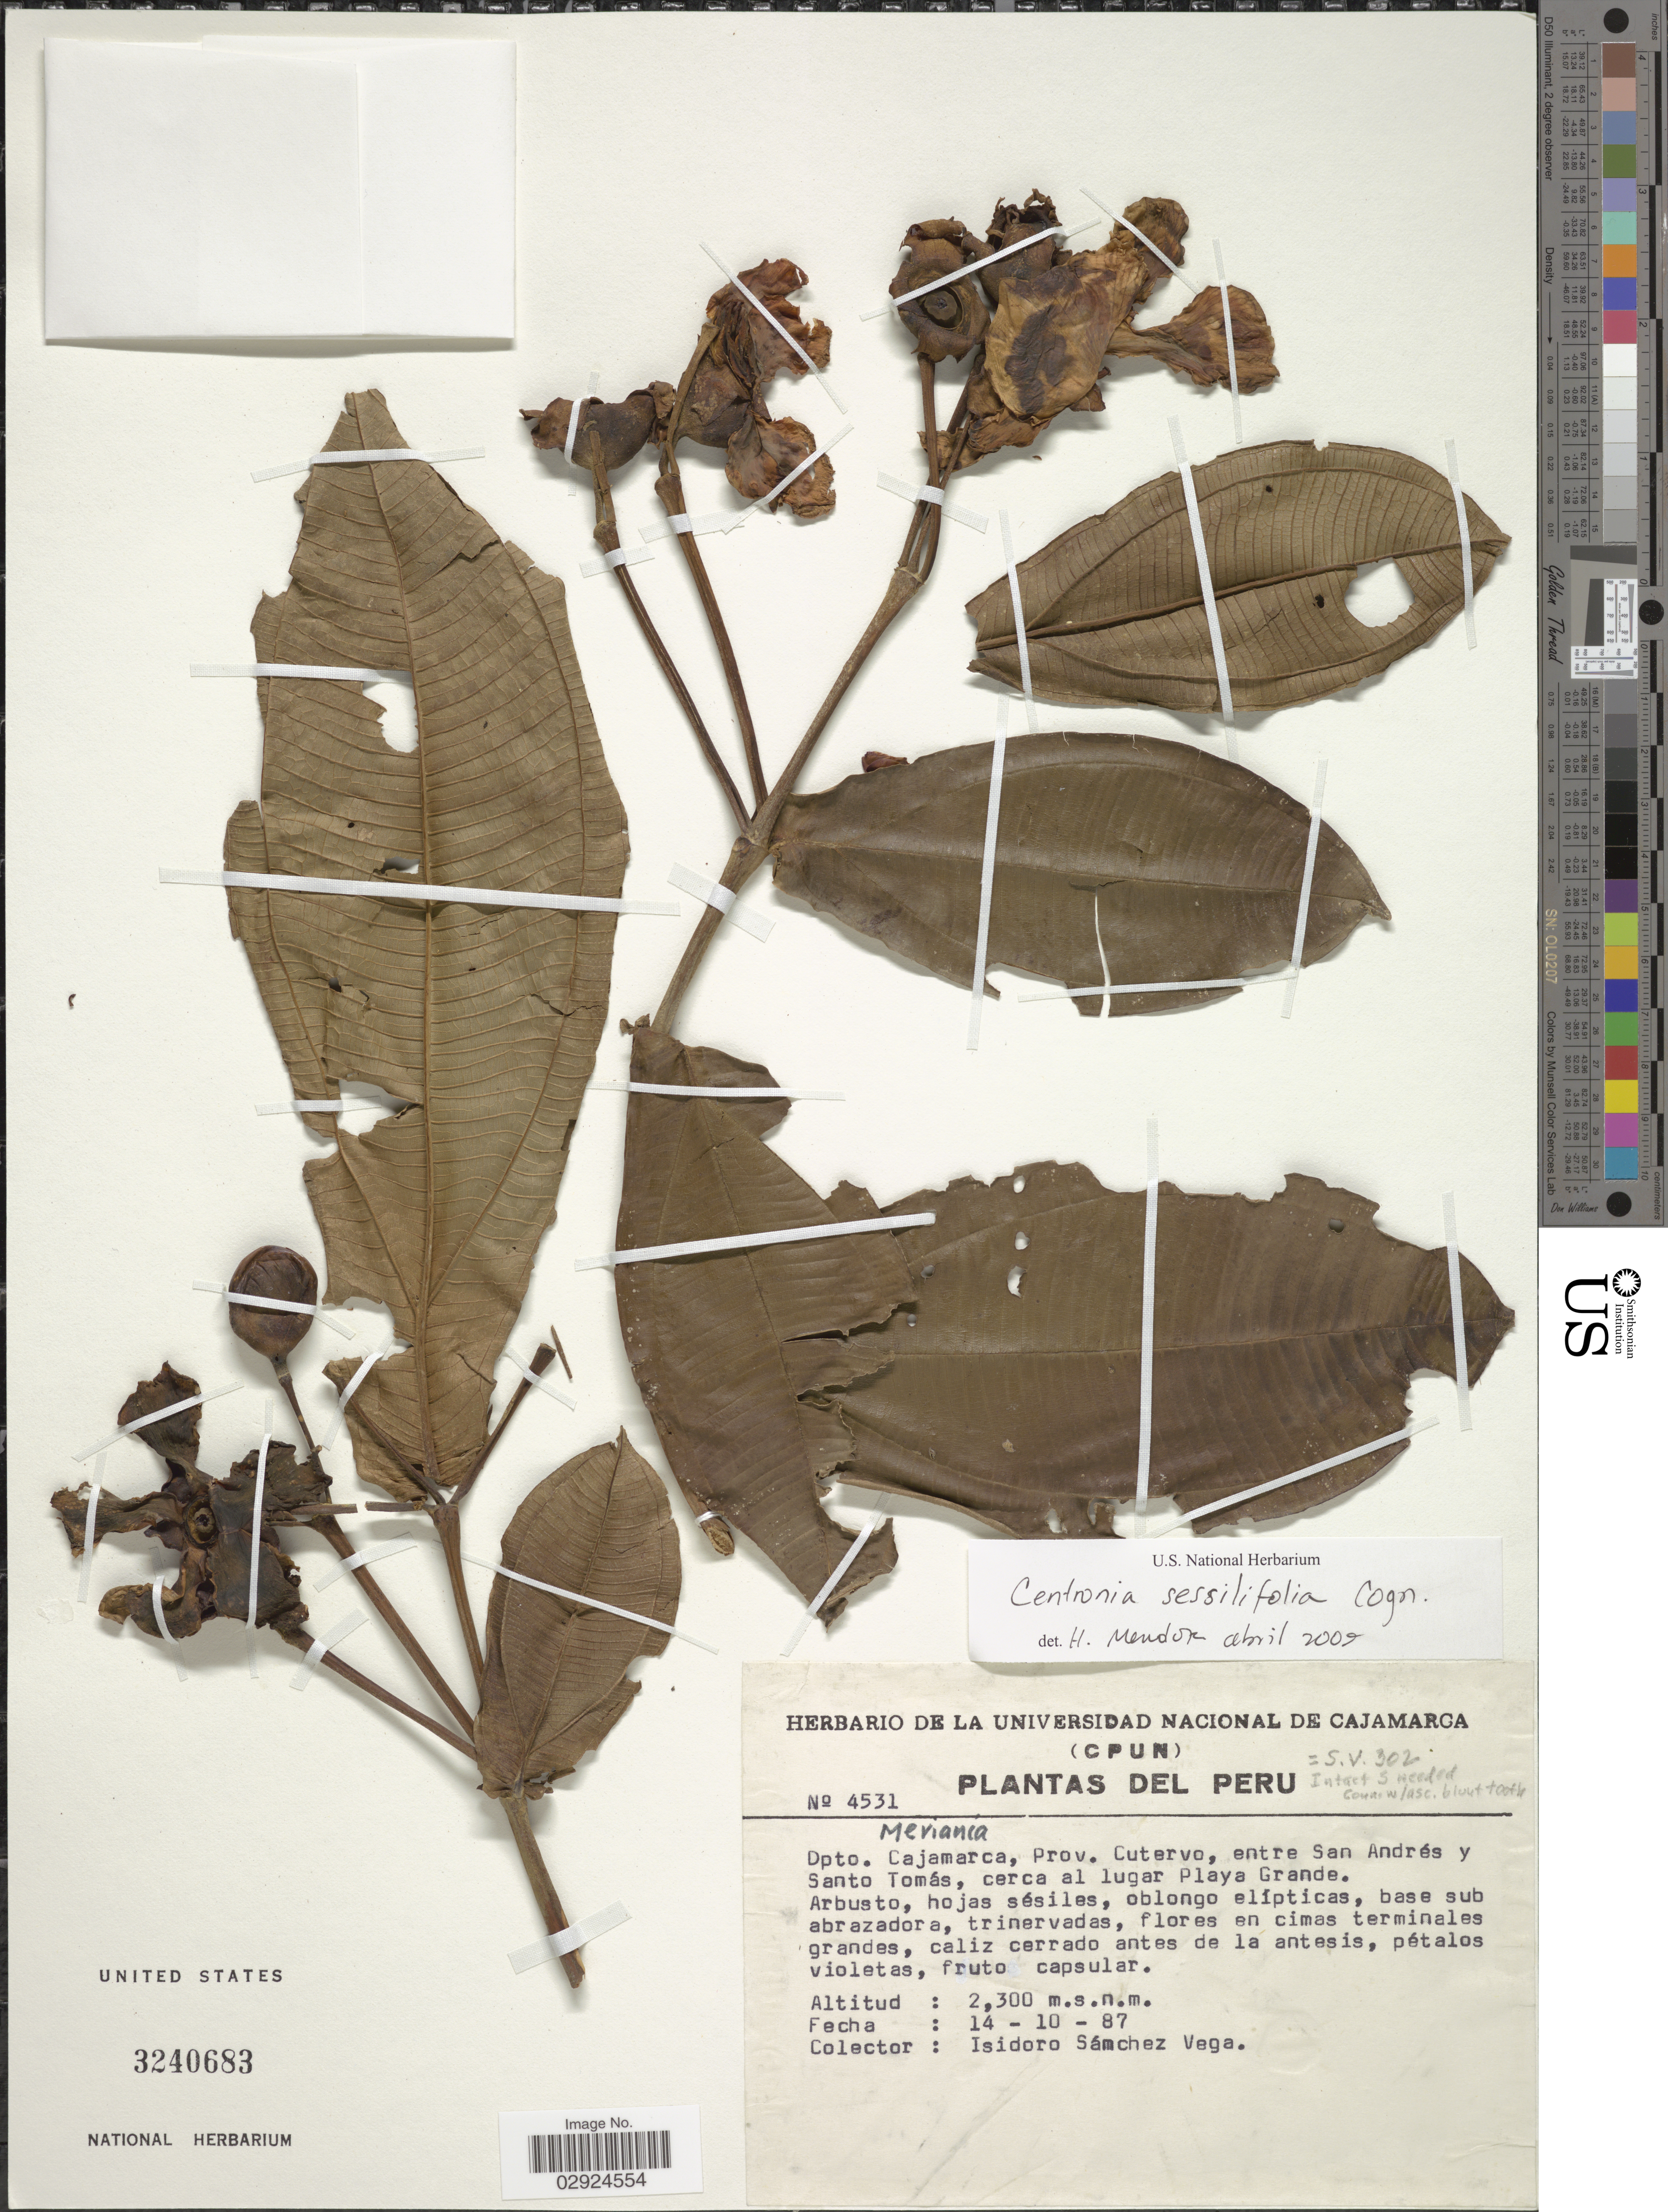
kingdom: Plantae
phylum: Tracheophyta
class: Magnoliopsida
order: Myrtales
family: Melastomataceae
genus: Centronia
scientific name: Centronia sessilifolia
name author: Cogn.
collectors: I. Sánchez Vega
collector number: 4531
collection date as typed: Transcribed d/m/y: 14/10/87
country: Peru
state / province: Cajamarca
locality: Dpto. Cajamarca, Prov. Cutervo, entre San Andrés y Santo Tomás, cerca al lugar Playa Grande.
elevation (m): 2300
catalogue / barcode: US 3240683